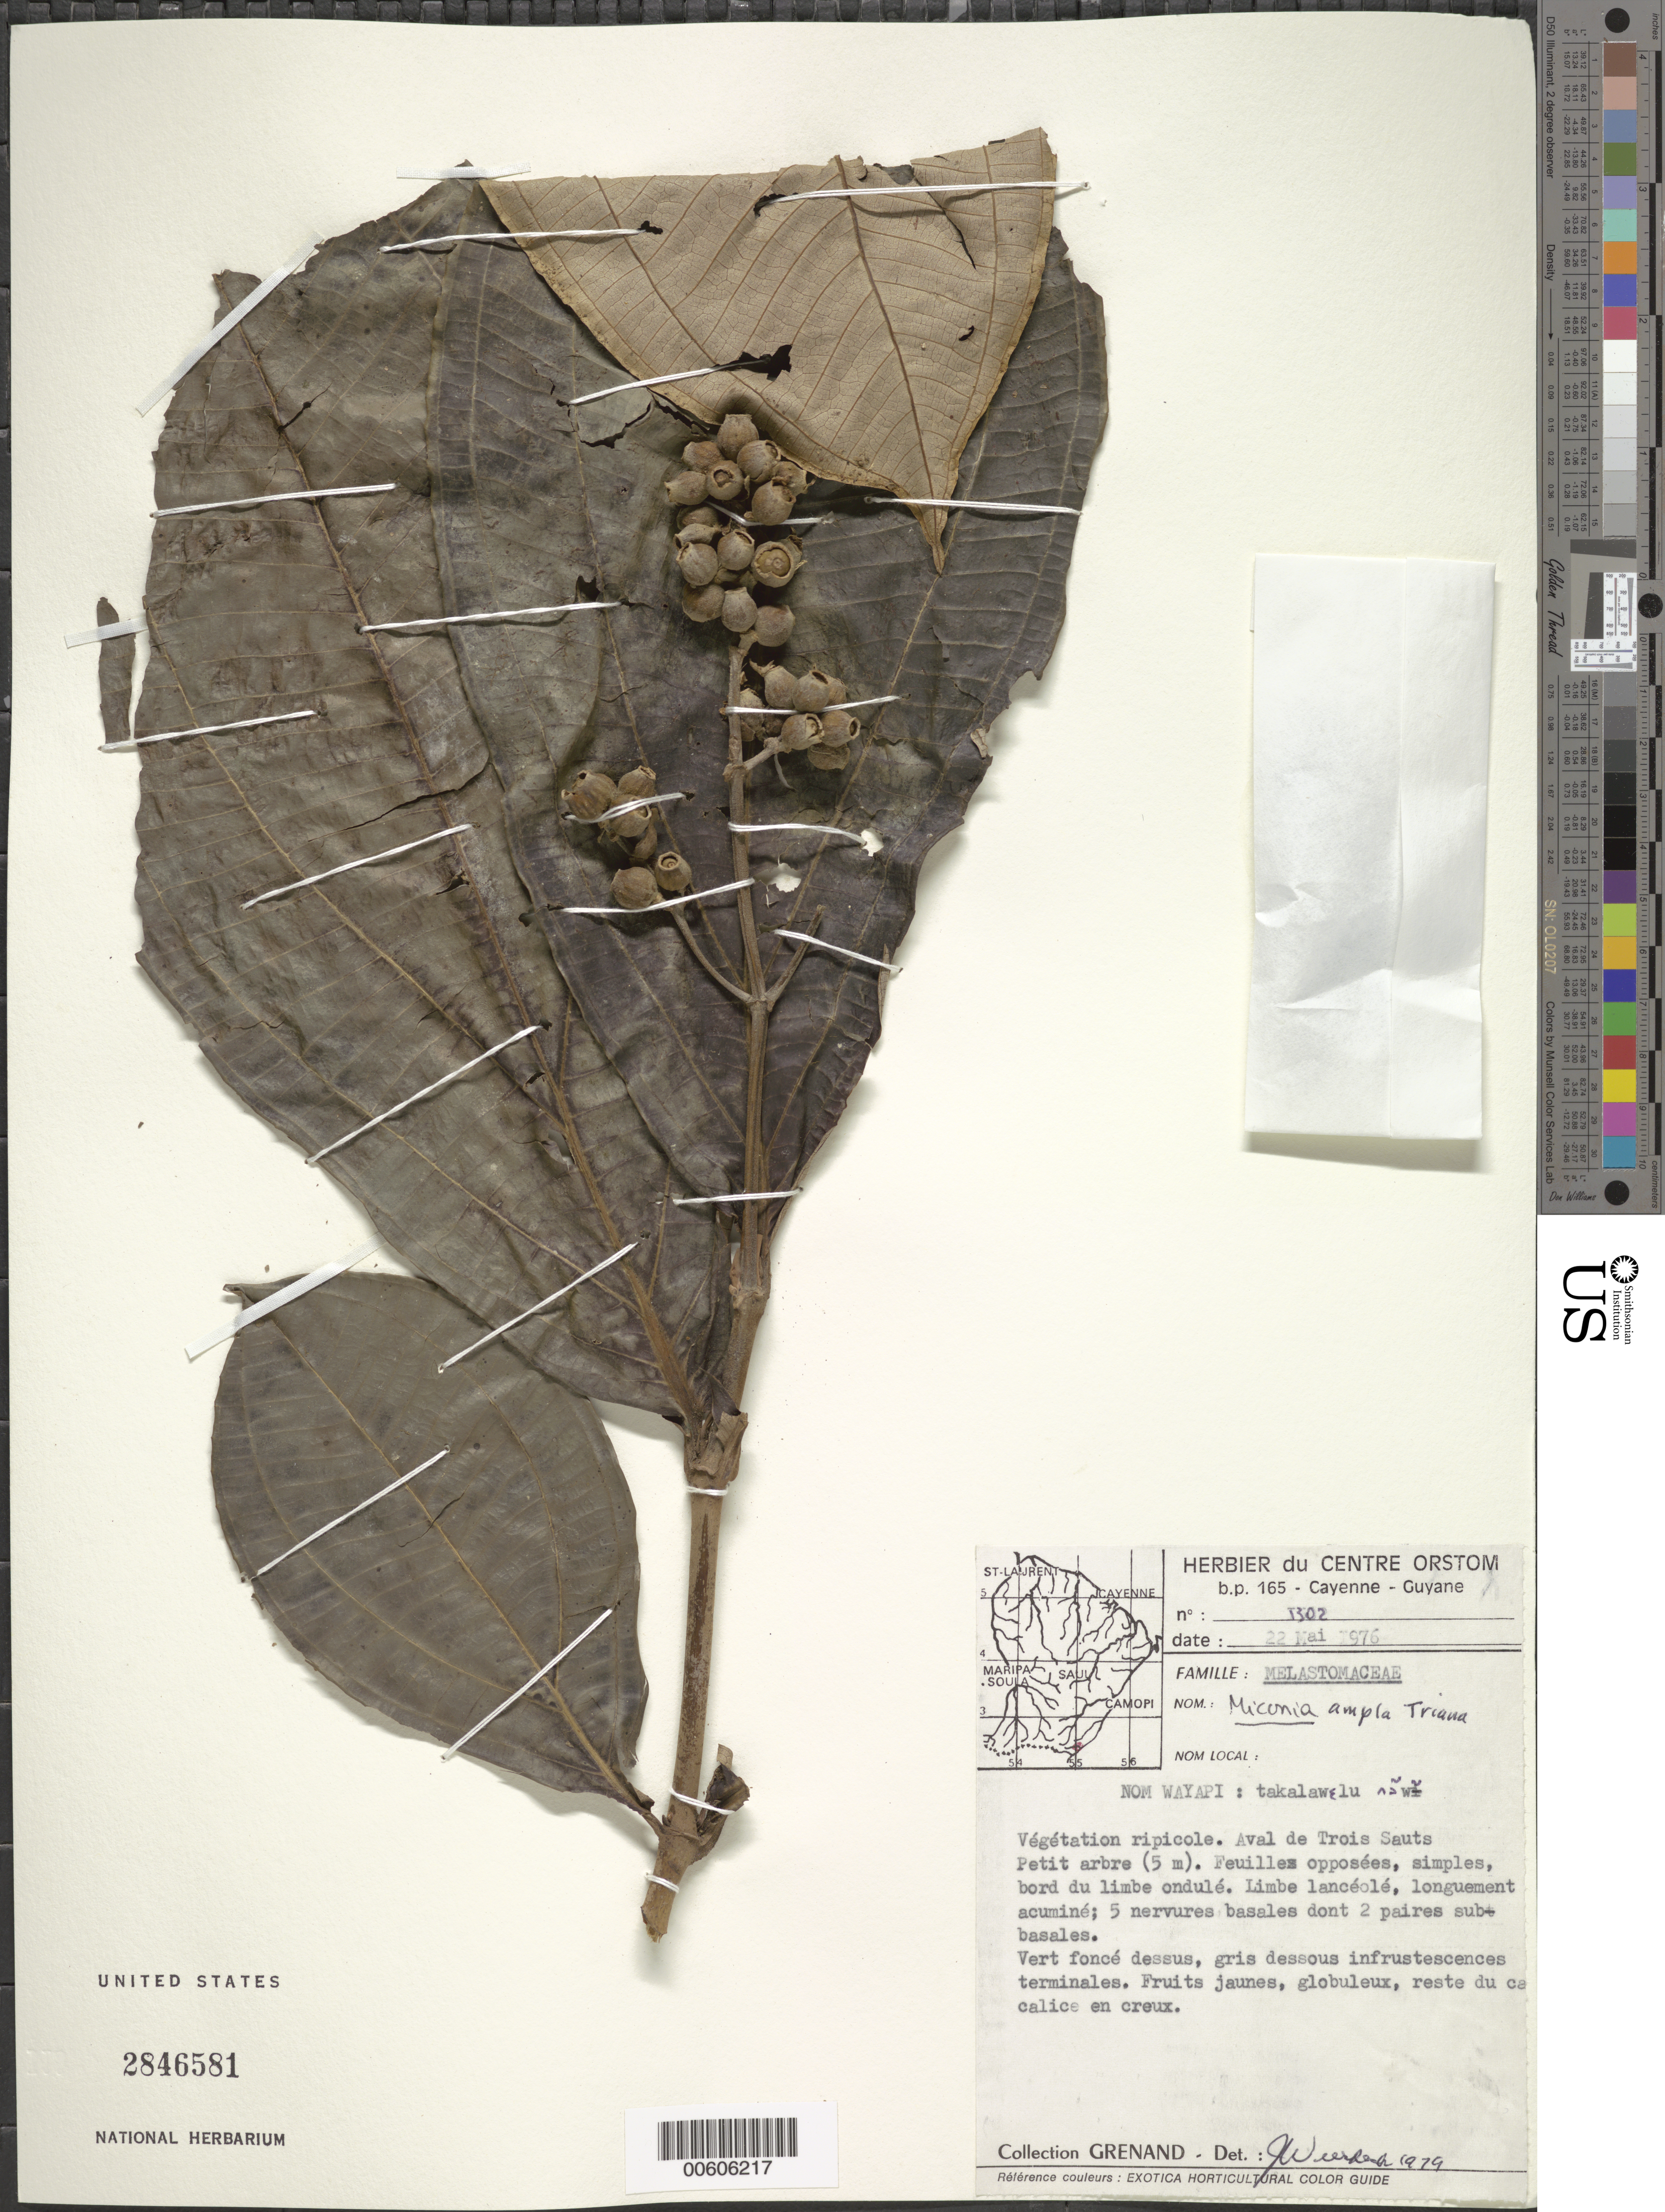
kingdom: Plantae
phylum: Tracheophyta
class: Magnoliopsida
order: Myrtales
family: Melastomataceae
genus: Miconia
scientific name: Miconia ampla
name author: Triana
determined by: Wurdack, John J., (US), US (UNITED STATES)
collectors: P. Grenand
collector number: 1302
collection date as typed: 22-May-76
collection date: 1976-05-22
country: French Guiana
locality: Trois Sauts (Haut Oyapock)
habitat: Vegetation ripicole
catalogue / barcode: US 2846581